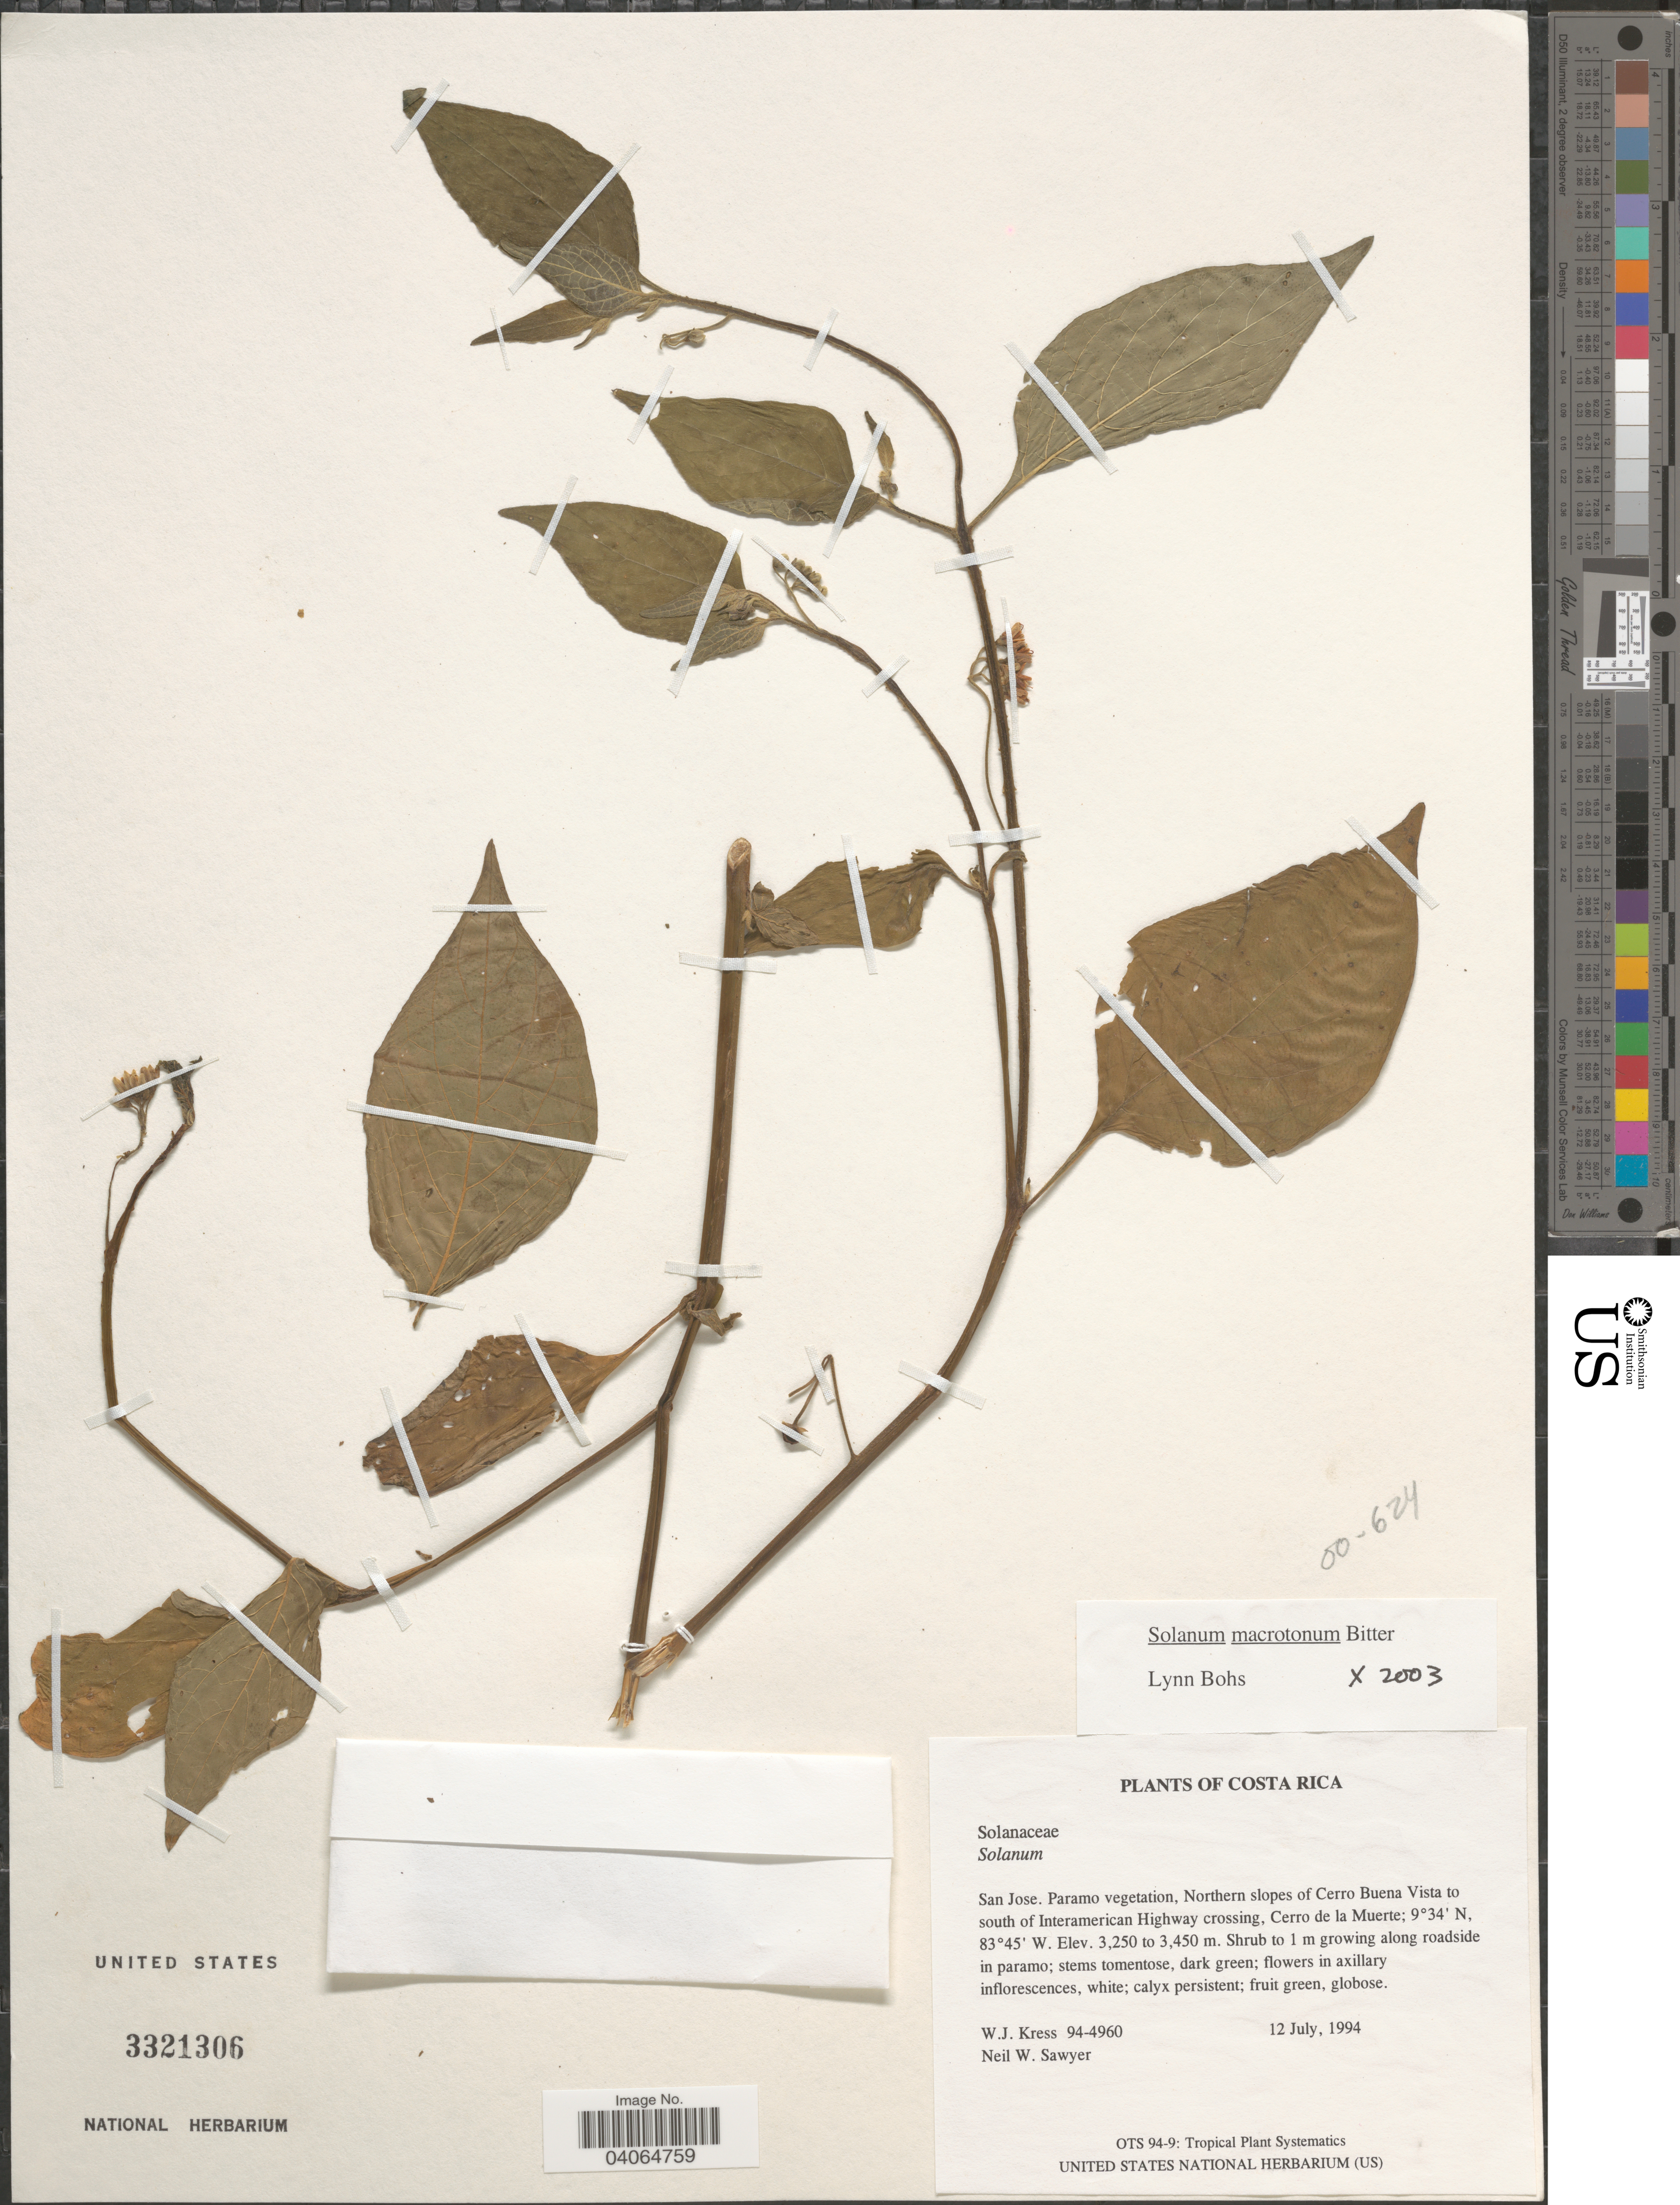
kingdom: Plantae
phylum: Tracheophyta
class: Magnoliopsida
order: Solanales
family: Solanaceae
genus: Solanum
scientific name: Solanum macrotonum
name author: Bitter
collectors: W. J. Kress & N. W. Sawyer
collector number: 94-4960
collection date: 1994-07-12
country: Costa Rica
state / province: San José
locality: Northern slopes of Cerro Buena Vista to south of Interamerican Highway crossing, Cerro de la Muerte.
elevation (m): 3250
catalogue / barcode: US 3321306